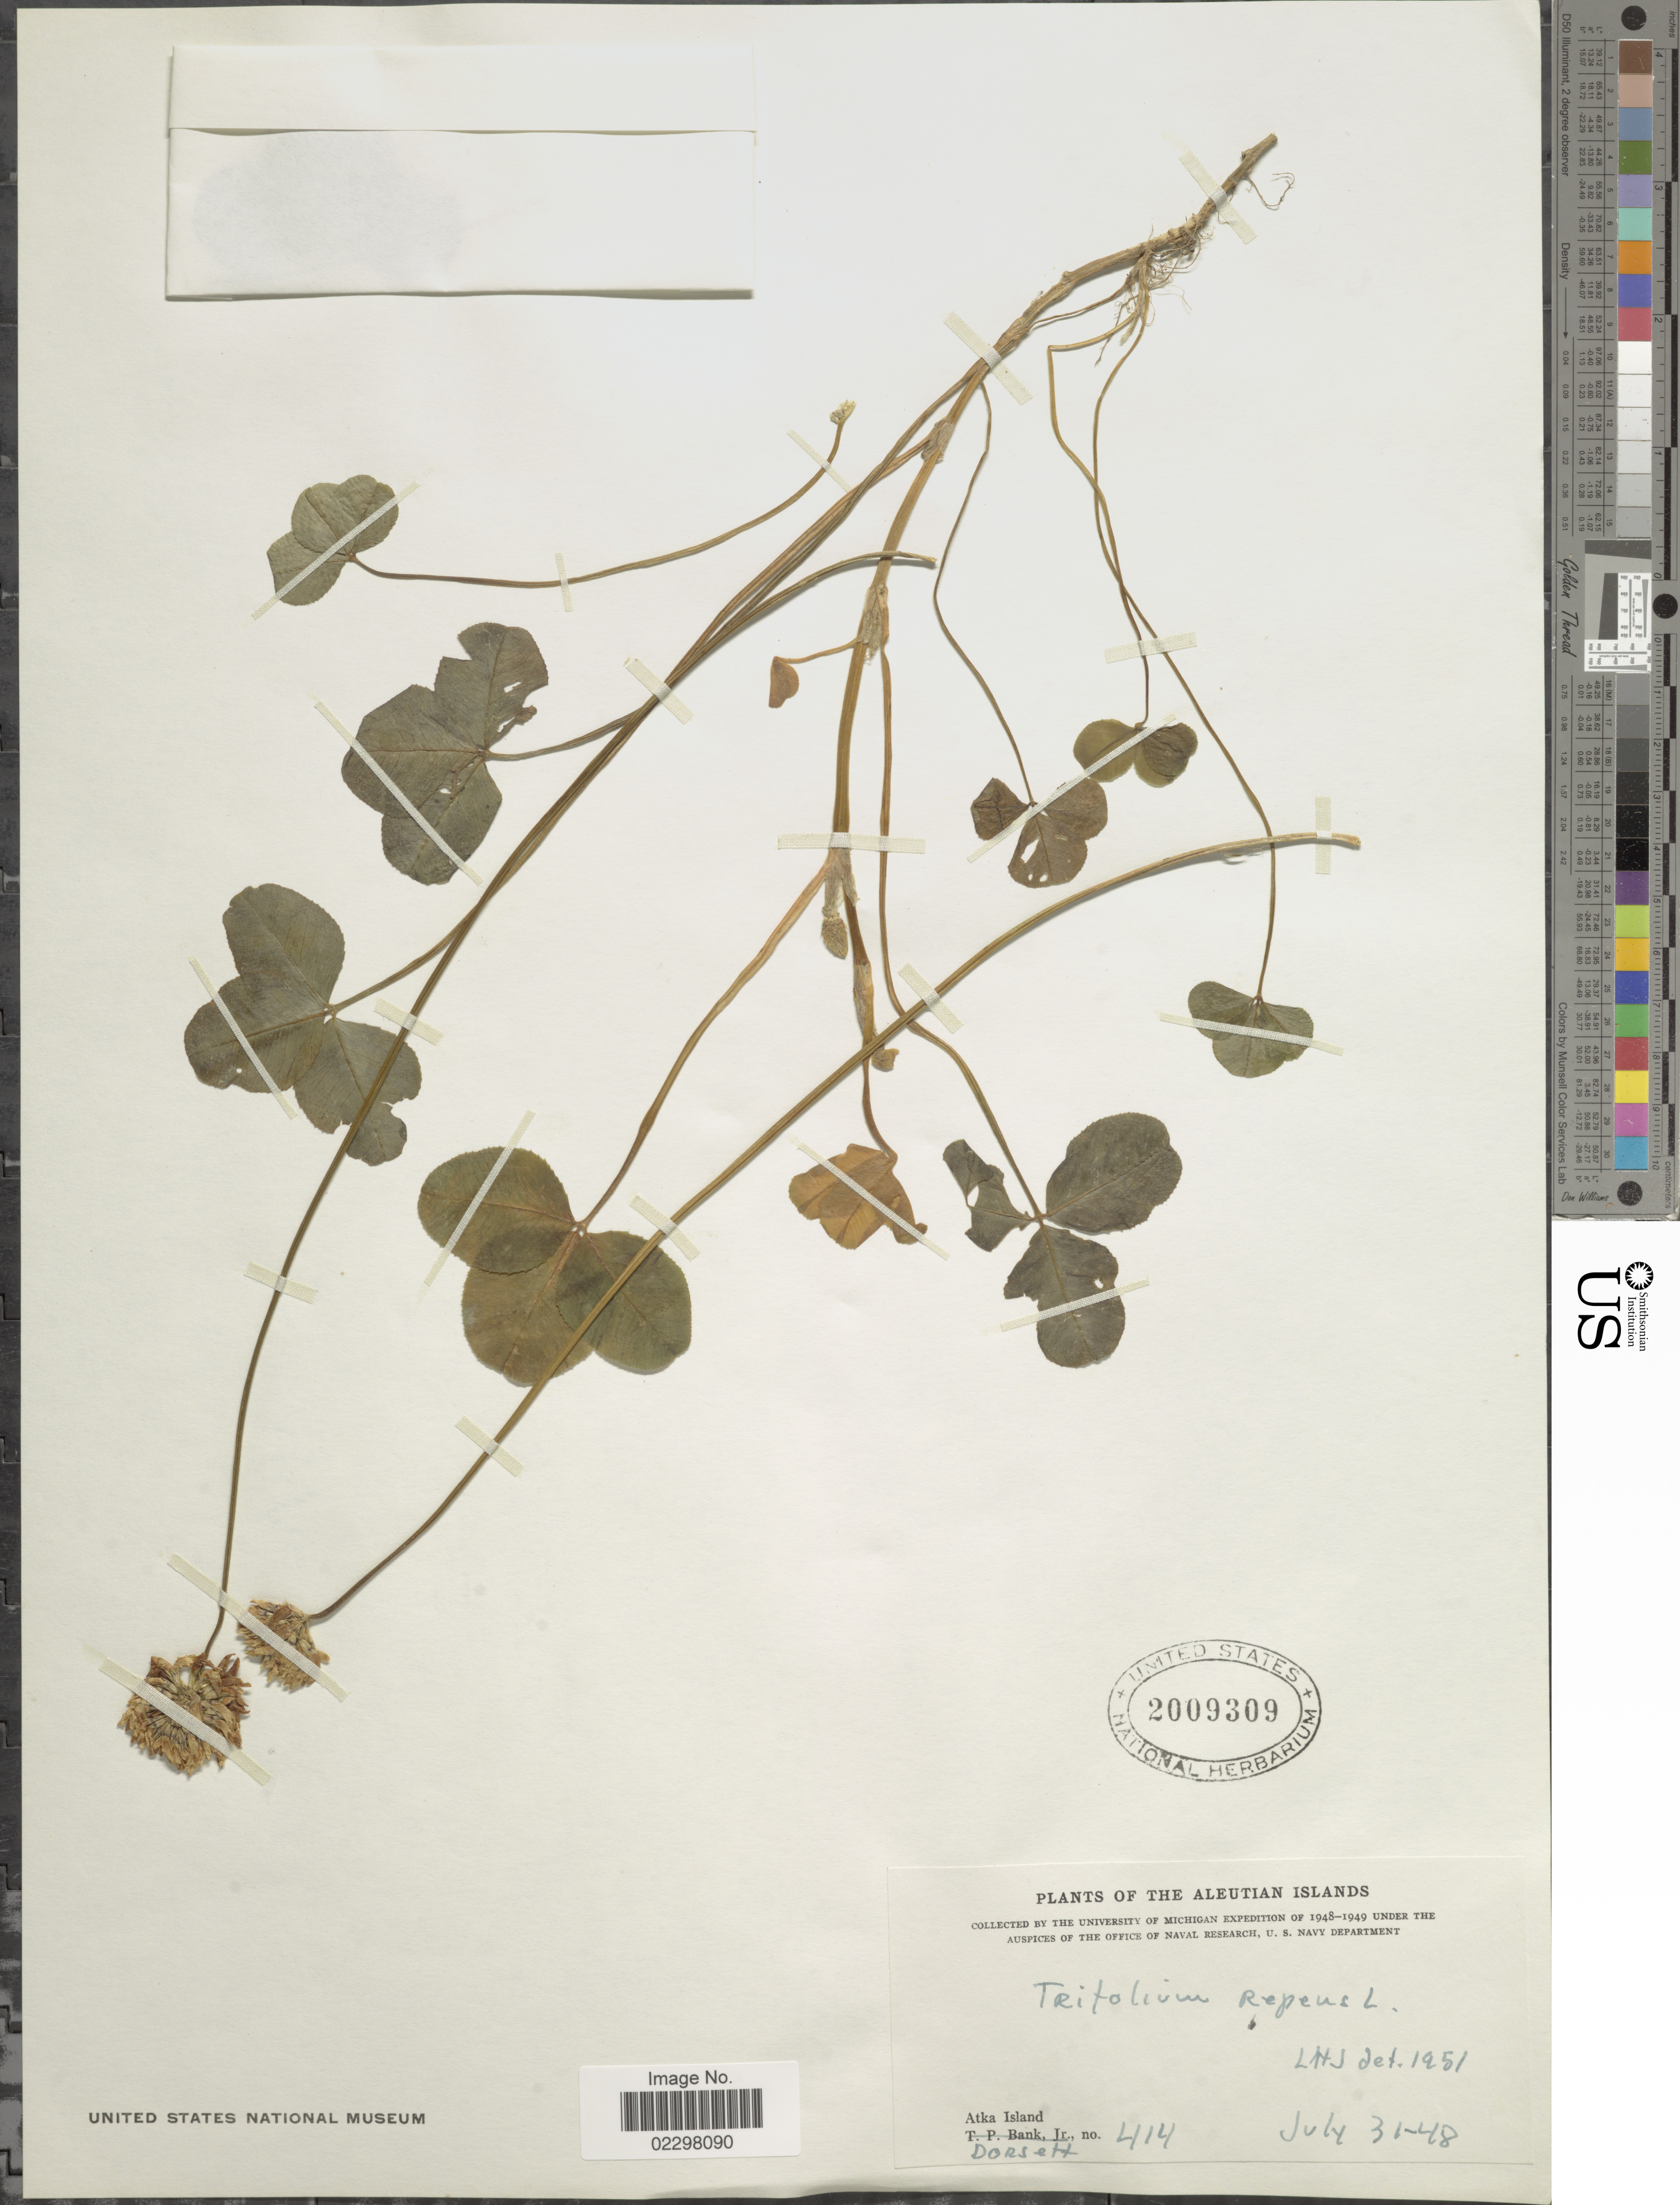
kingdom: Plantae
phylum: Tracheophyta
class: Magnoliopsida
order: Fabales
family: Fabaceae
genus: Trifolium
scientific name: Trifolium repens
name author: L.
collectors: -- Dorsett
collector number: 414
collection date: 1948-07-31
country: United States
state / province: Alaska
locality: Aleutian Islands, Atka Island.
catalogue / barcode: US 2009309